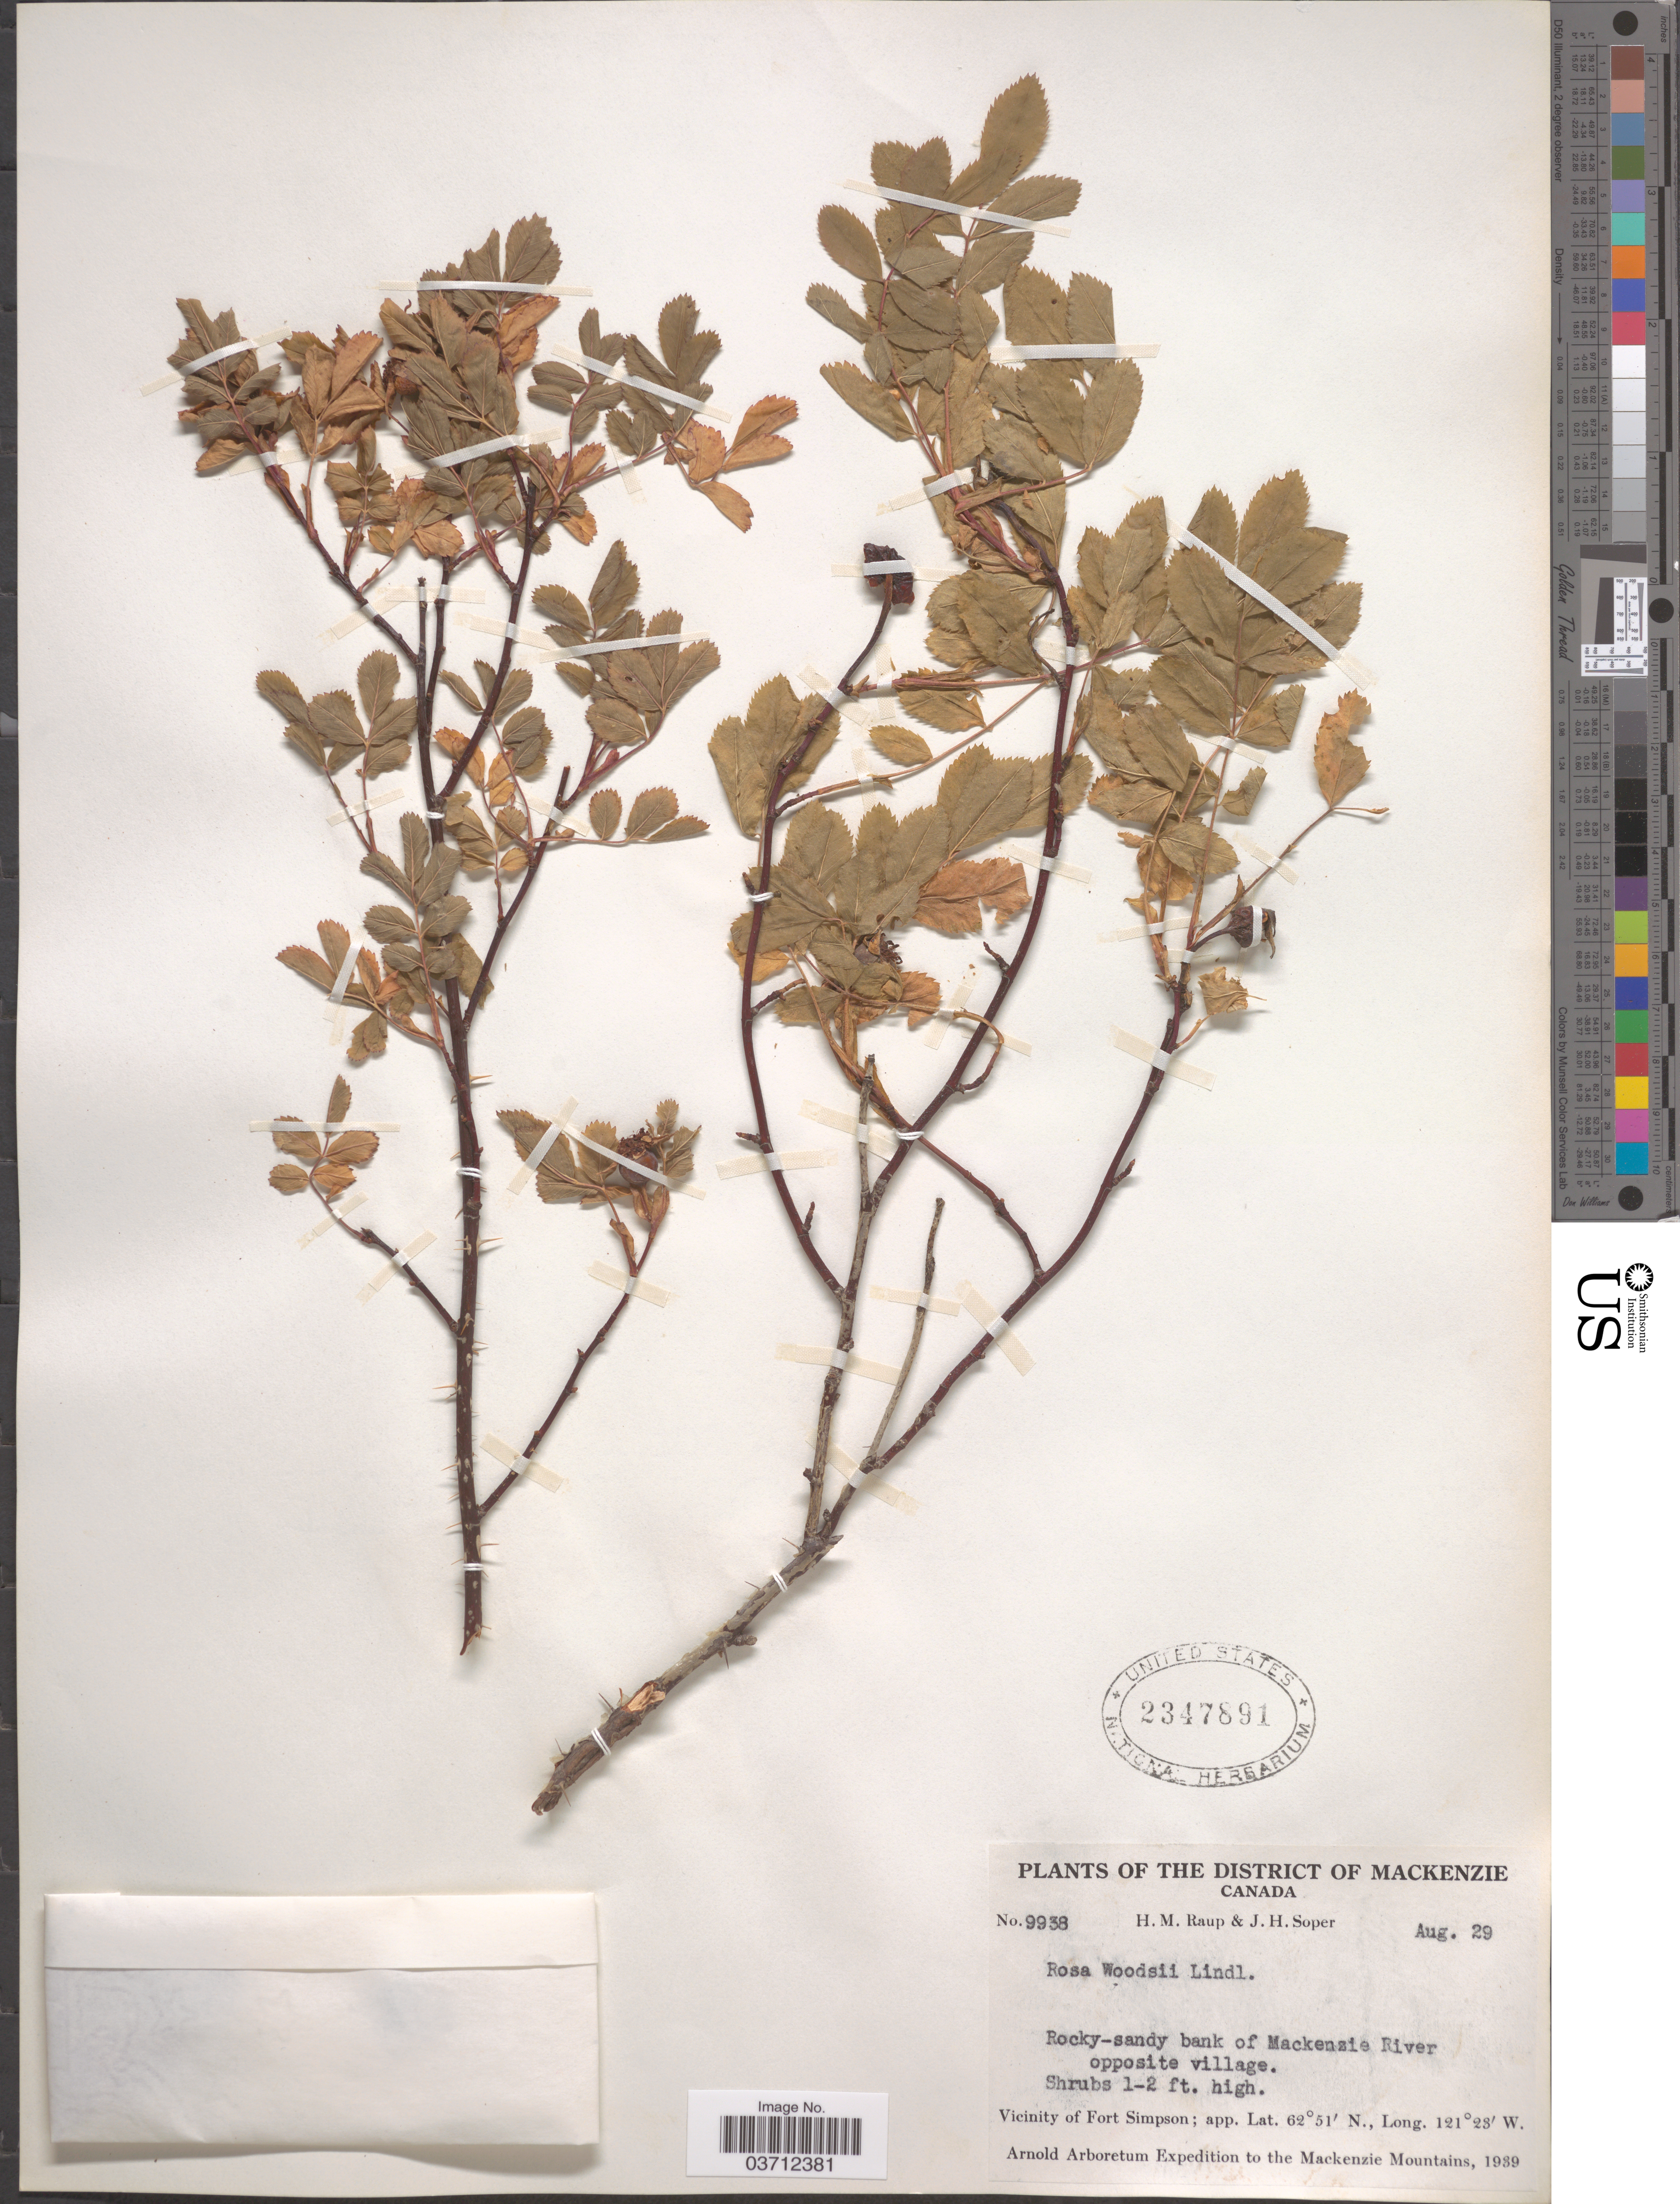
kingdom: Plantae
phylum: Tracheophyta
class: Magnoliopsida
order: Rosales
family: Rosaceae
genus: Rosa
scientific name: Rosa woodsii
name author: Lindl.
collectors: H. Raup & J. H. Soper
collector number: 9938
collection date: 1939-08-29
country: Canada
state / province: Northwest Territories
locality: District of Mackenzie. Rocky-sandy bank of Mackenzie River opposite village. Vicinity of Fort Simpson.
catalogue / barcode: US 2347891